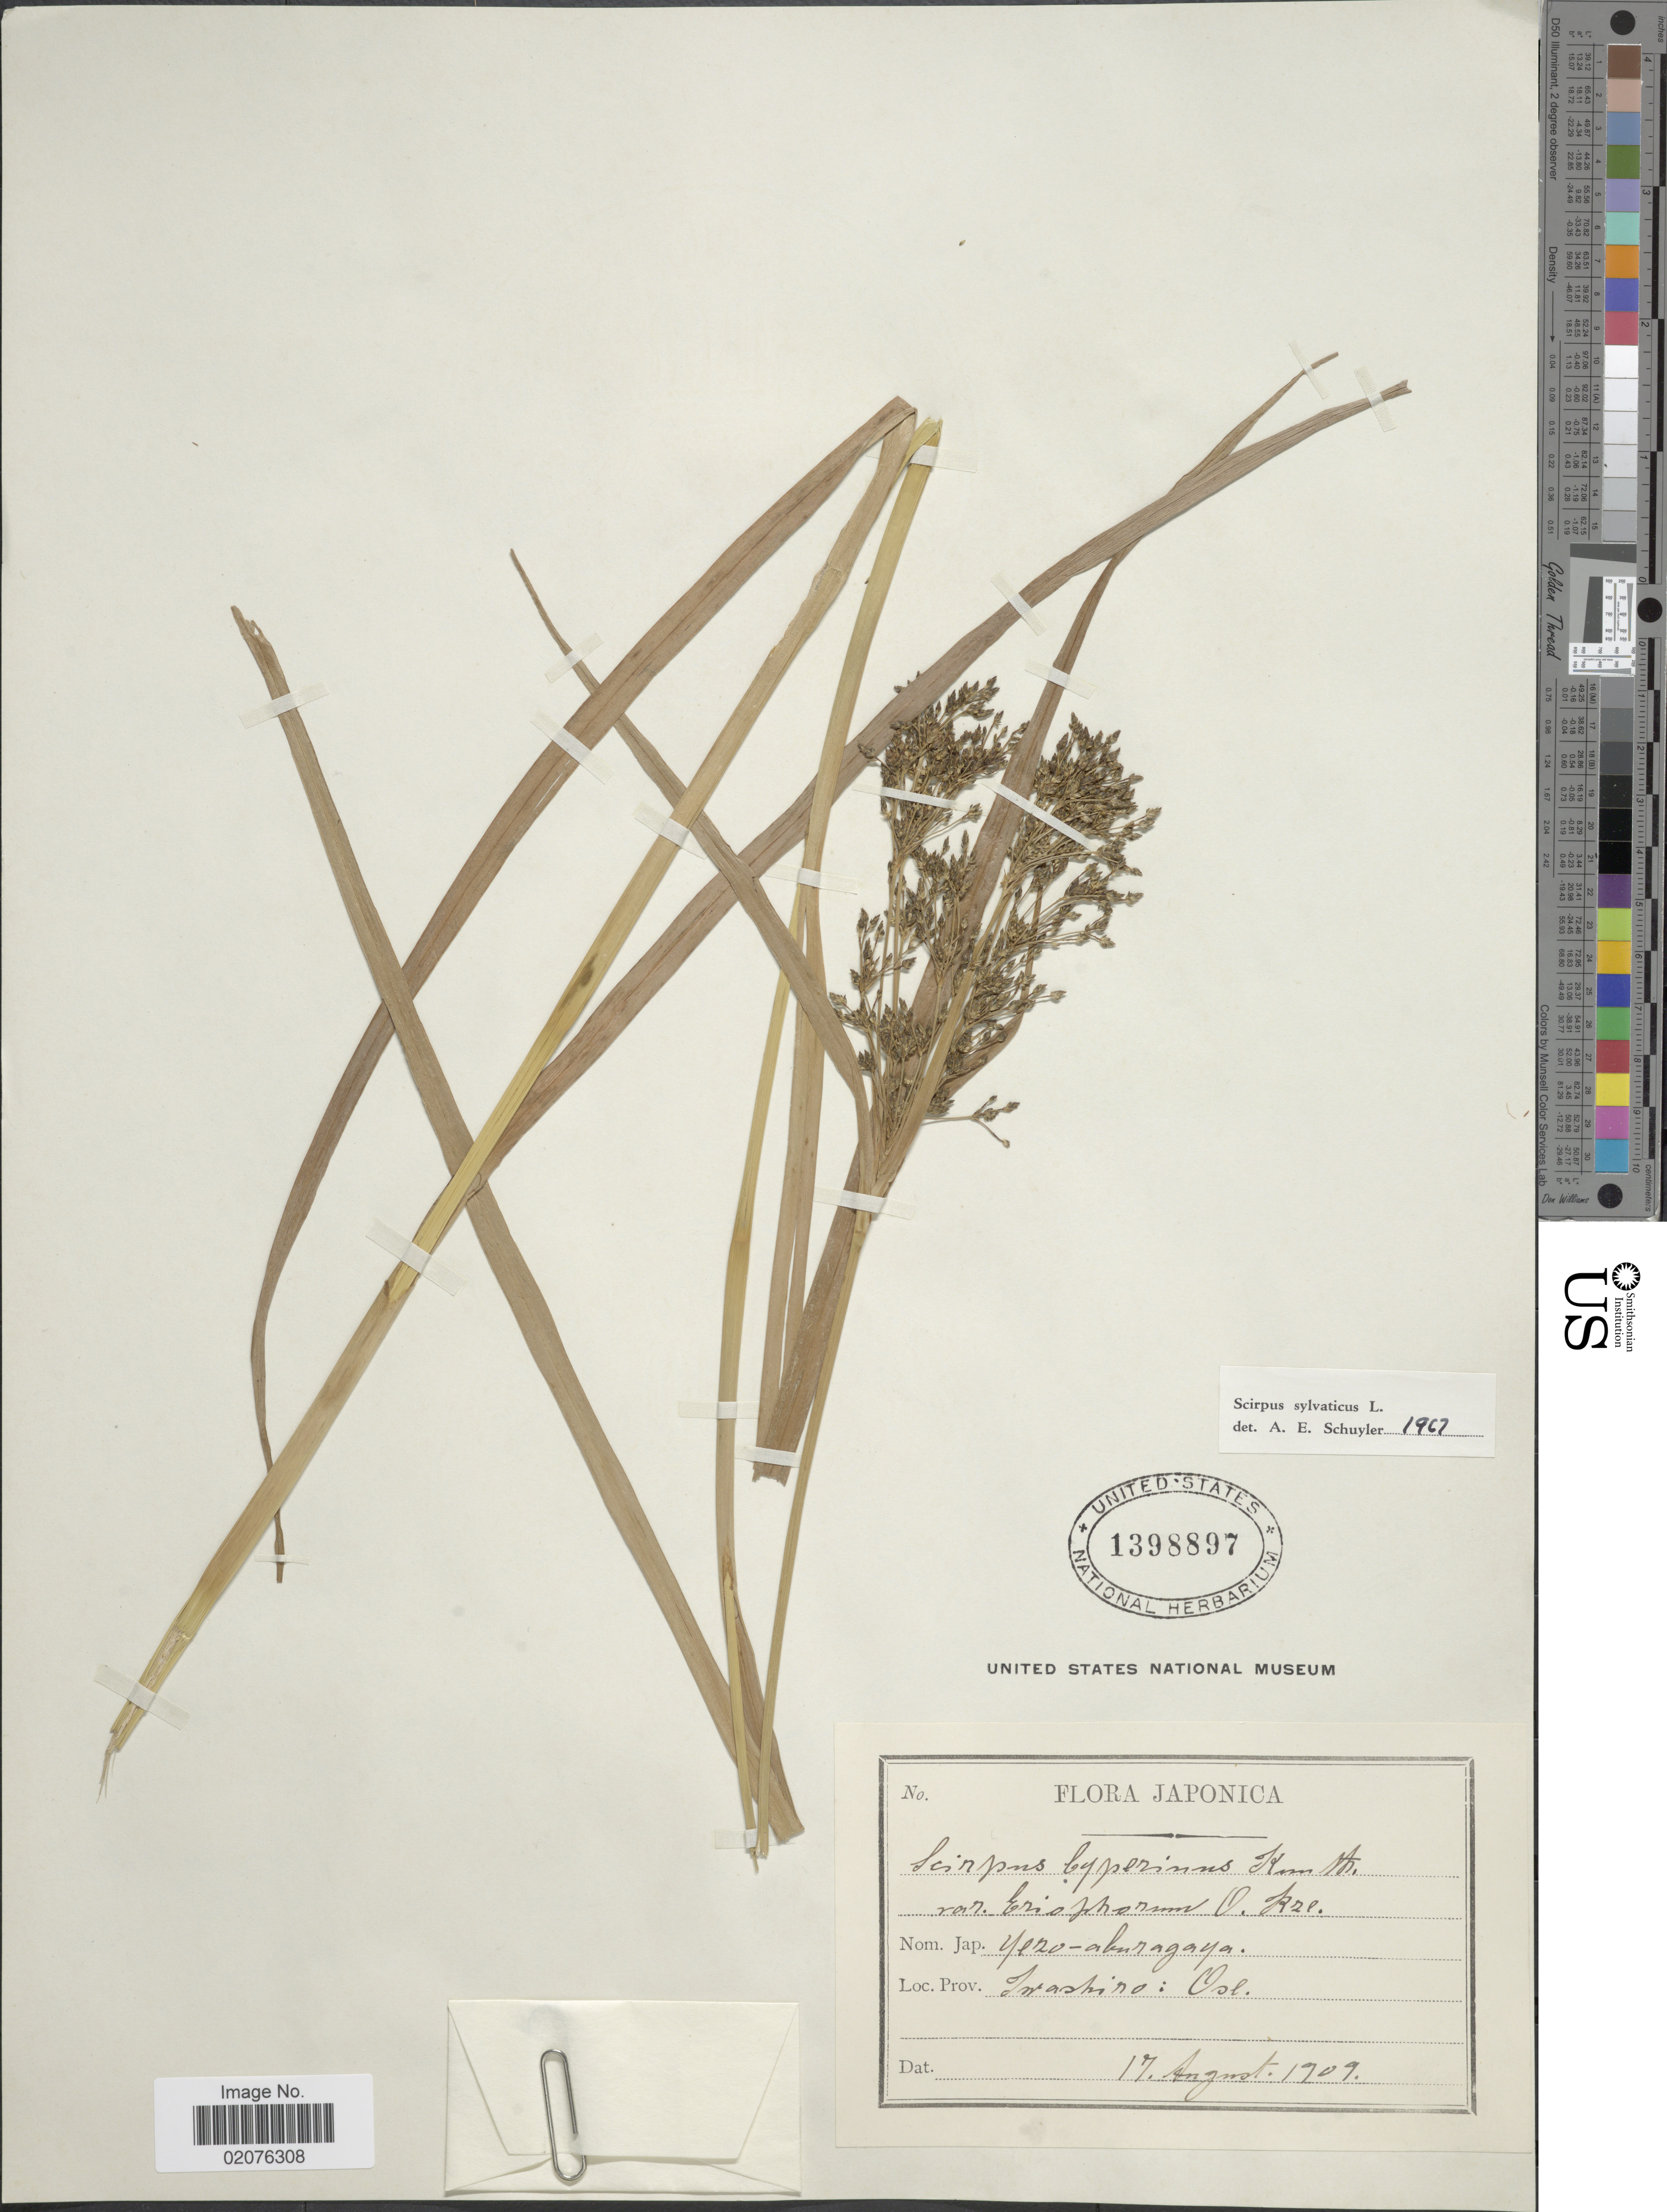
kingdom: Plantae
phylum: Tracheophyta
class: Liliopsida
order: Poales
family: Cyperaceae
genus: Scirpus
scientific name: Scirpus sylvaticus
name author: L.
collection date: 1909-08-17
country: Japan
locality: Iwashiro: Ose.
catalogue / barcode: US 1398897